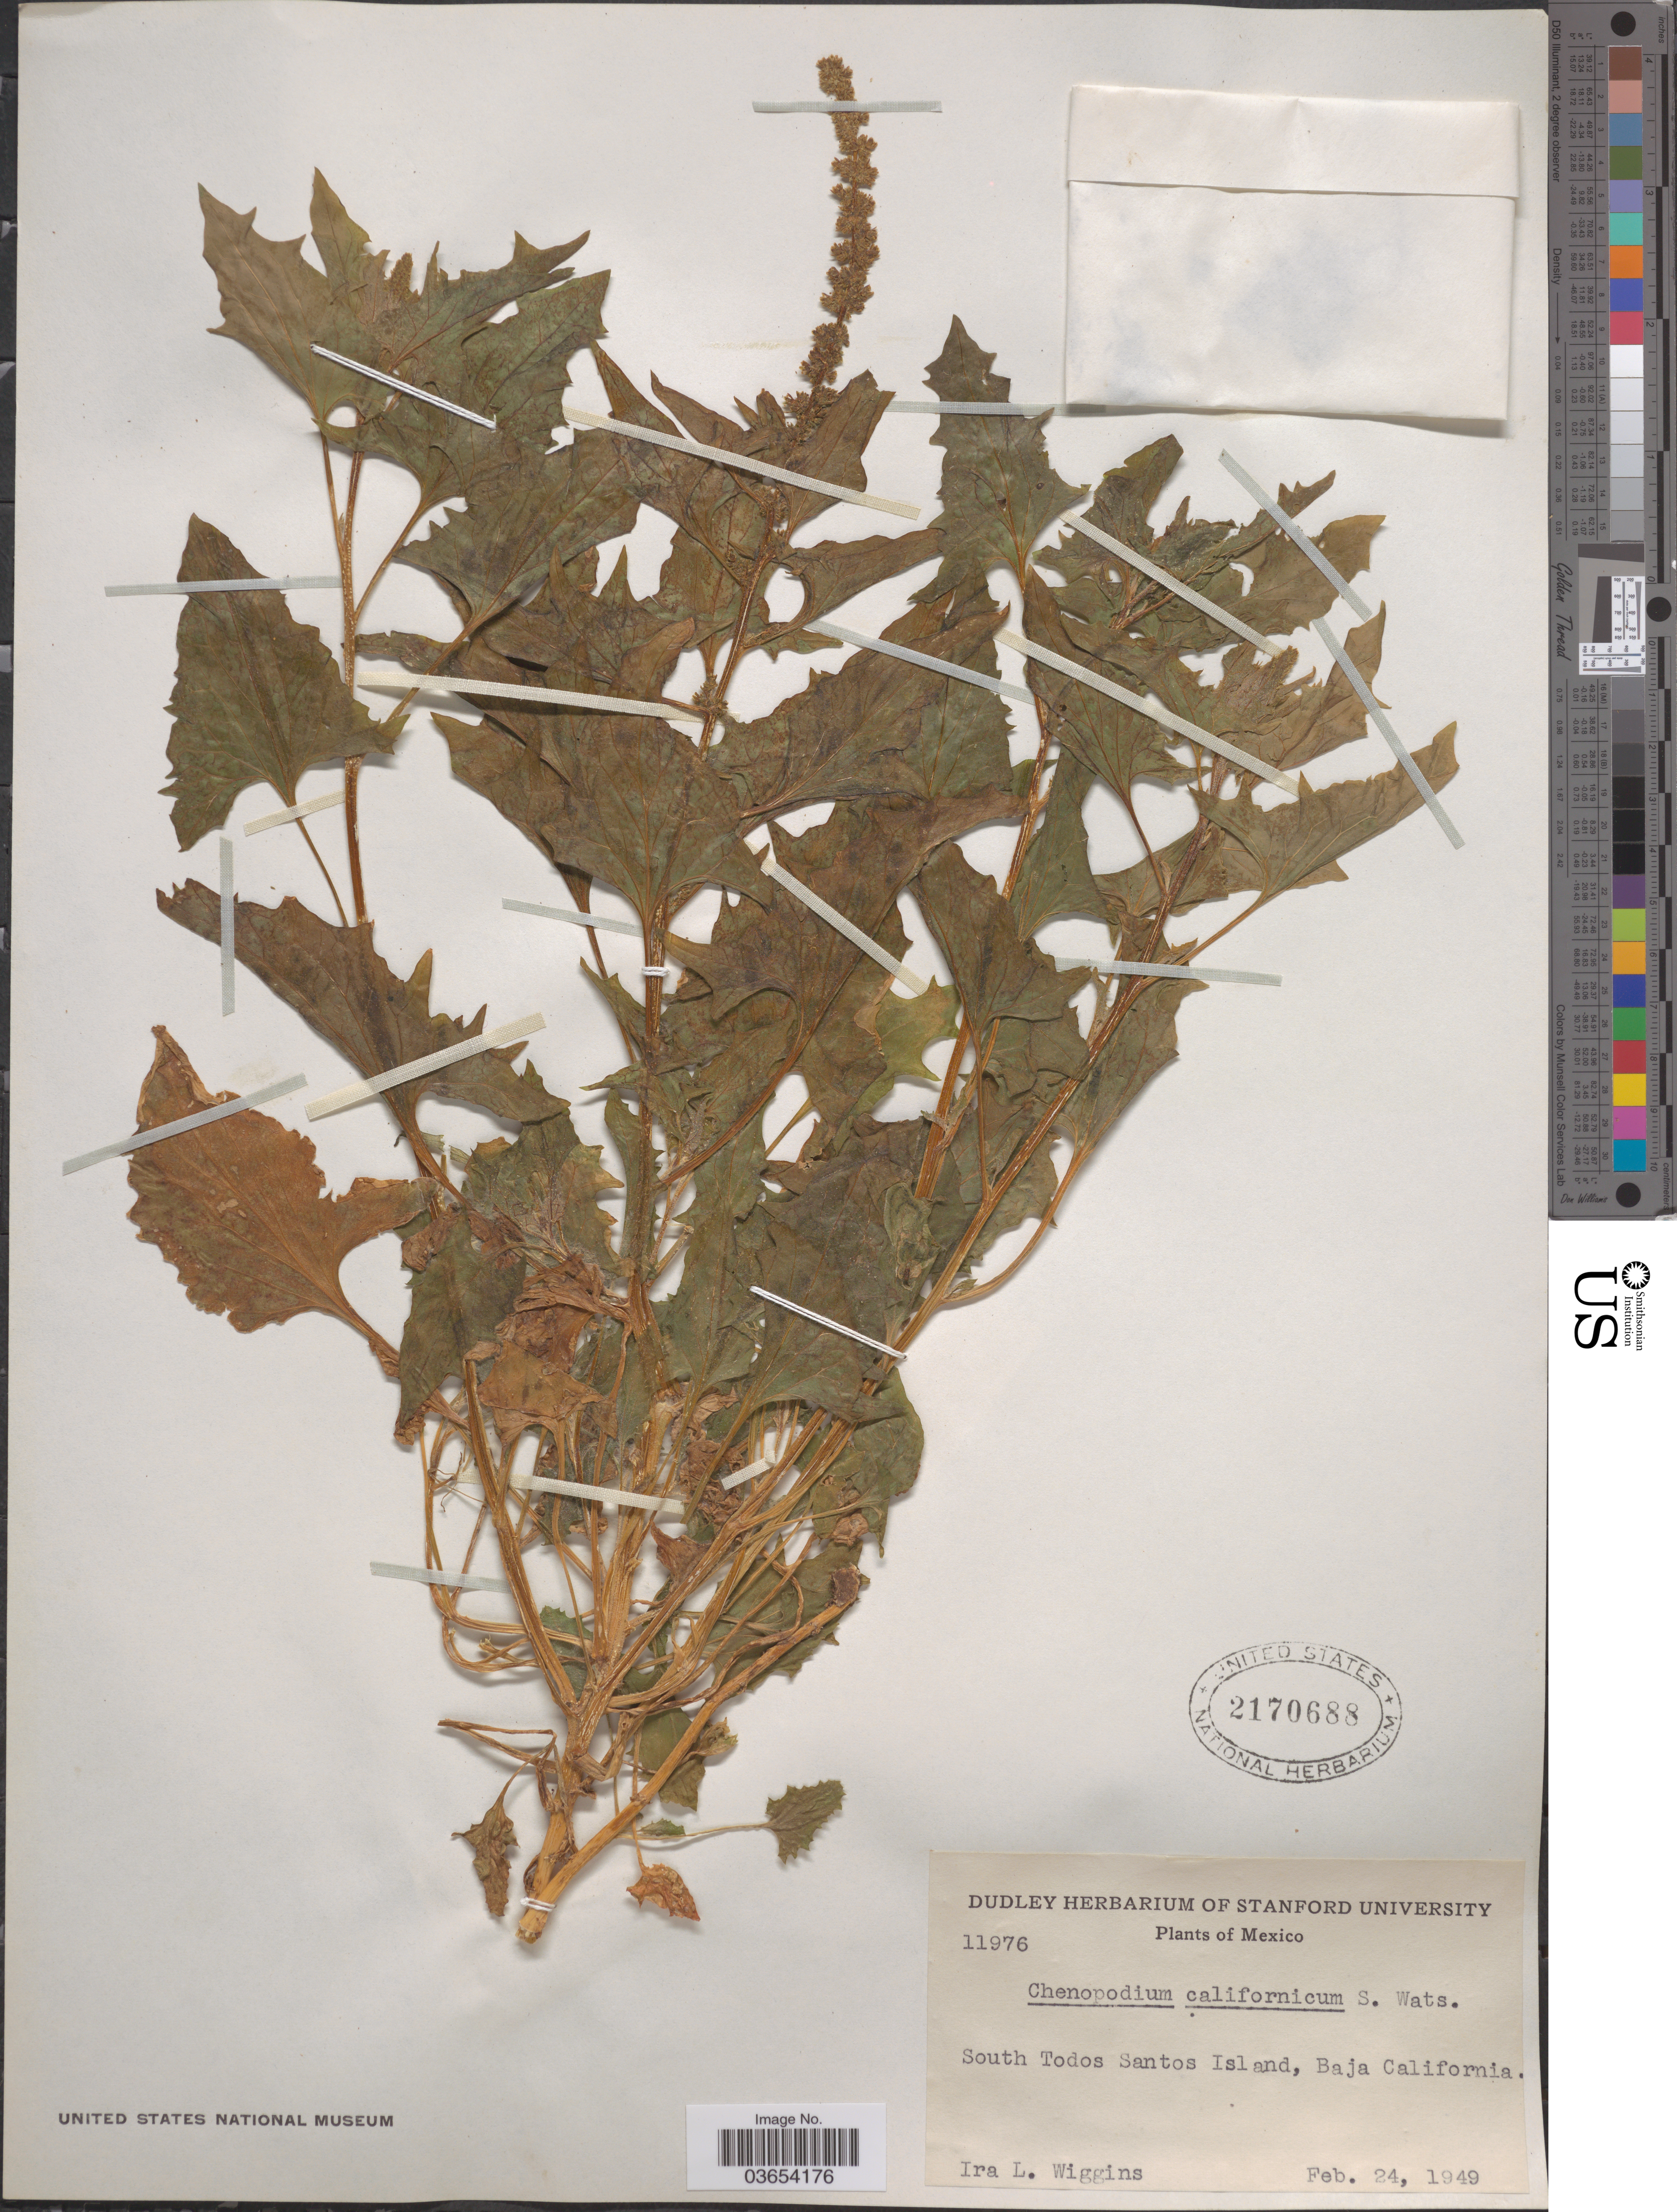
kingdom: Plantae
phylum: Tracheophyta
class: Magnoliopsida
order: Caryophyllales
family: Amaranthaceae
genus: Chenopodium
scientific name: Chenopodium californicum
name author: S. Watson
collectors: I. L. Wiggins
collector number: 11976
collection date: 1949-02-24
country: Mexico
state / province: Baja California Norte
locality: South Todos Santos Island.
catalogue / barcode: US 2170688